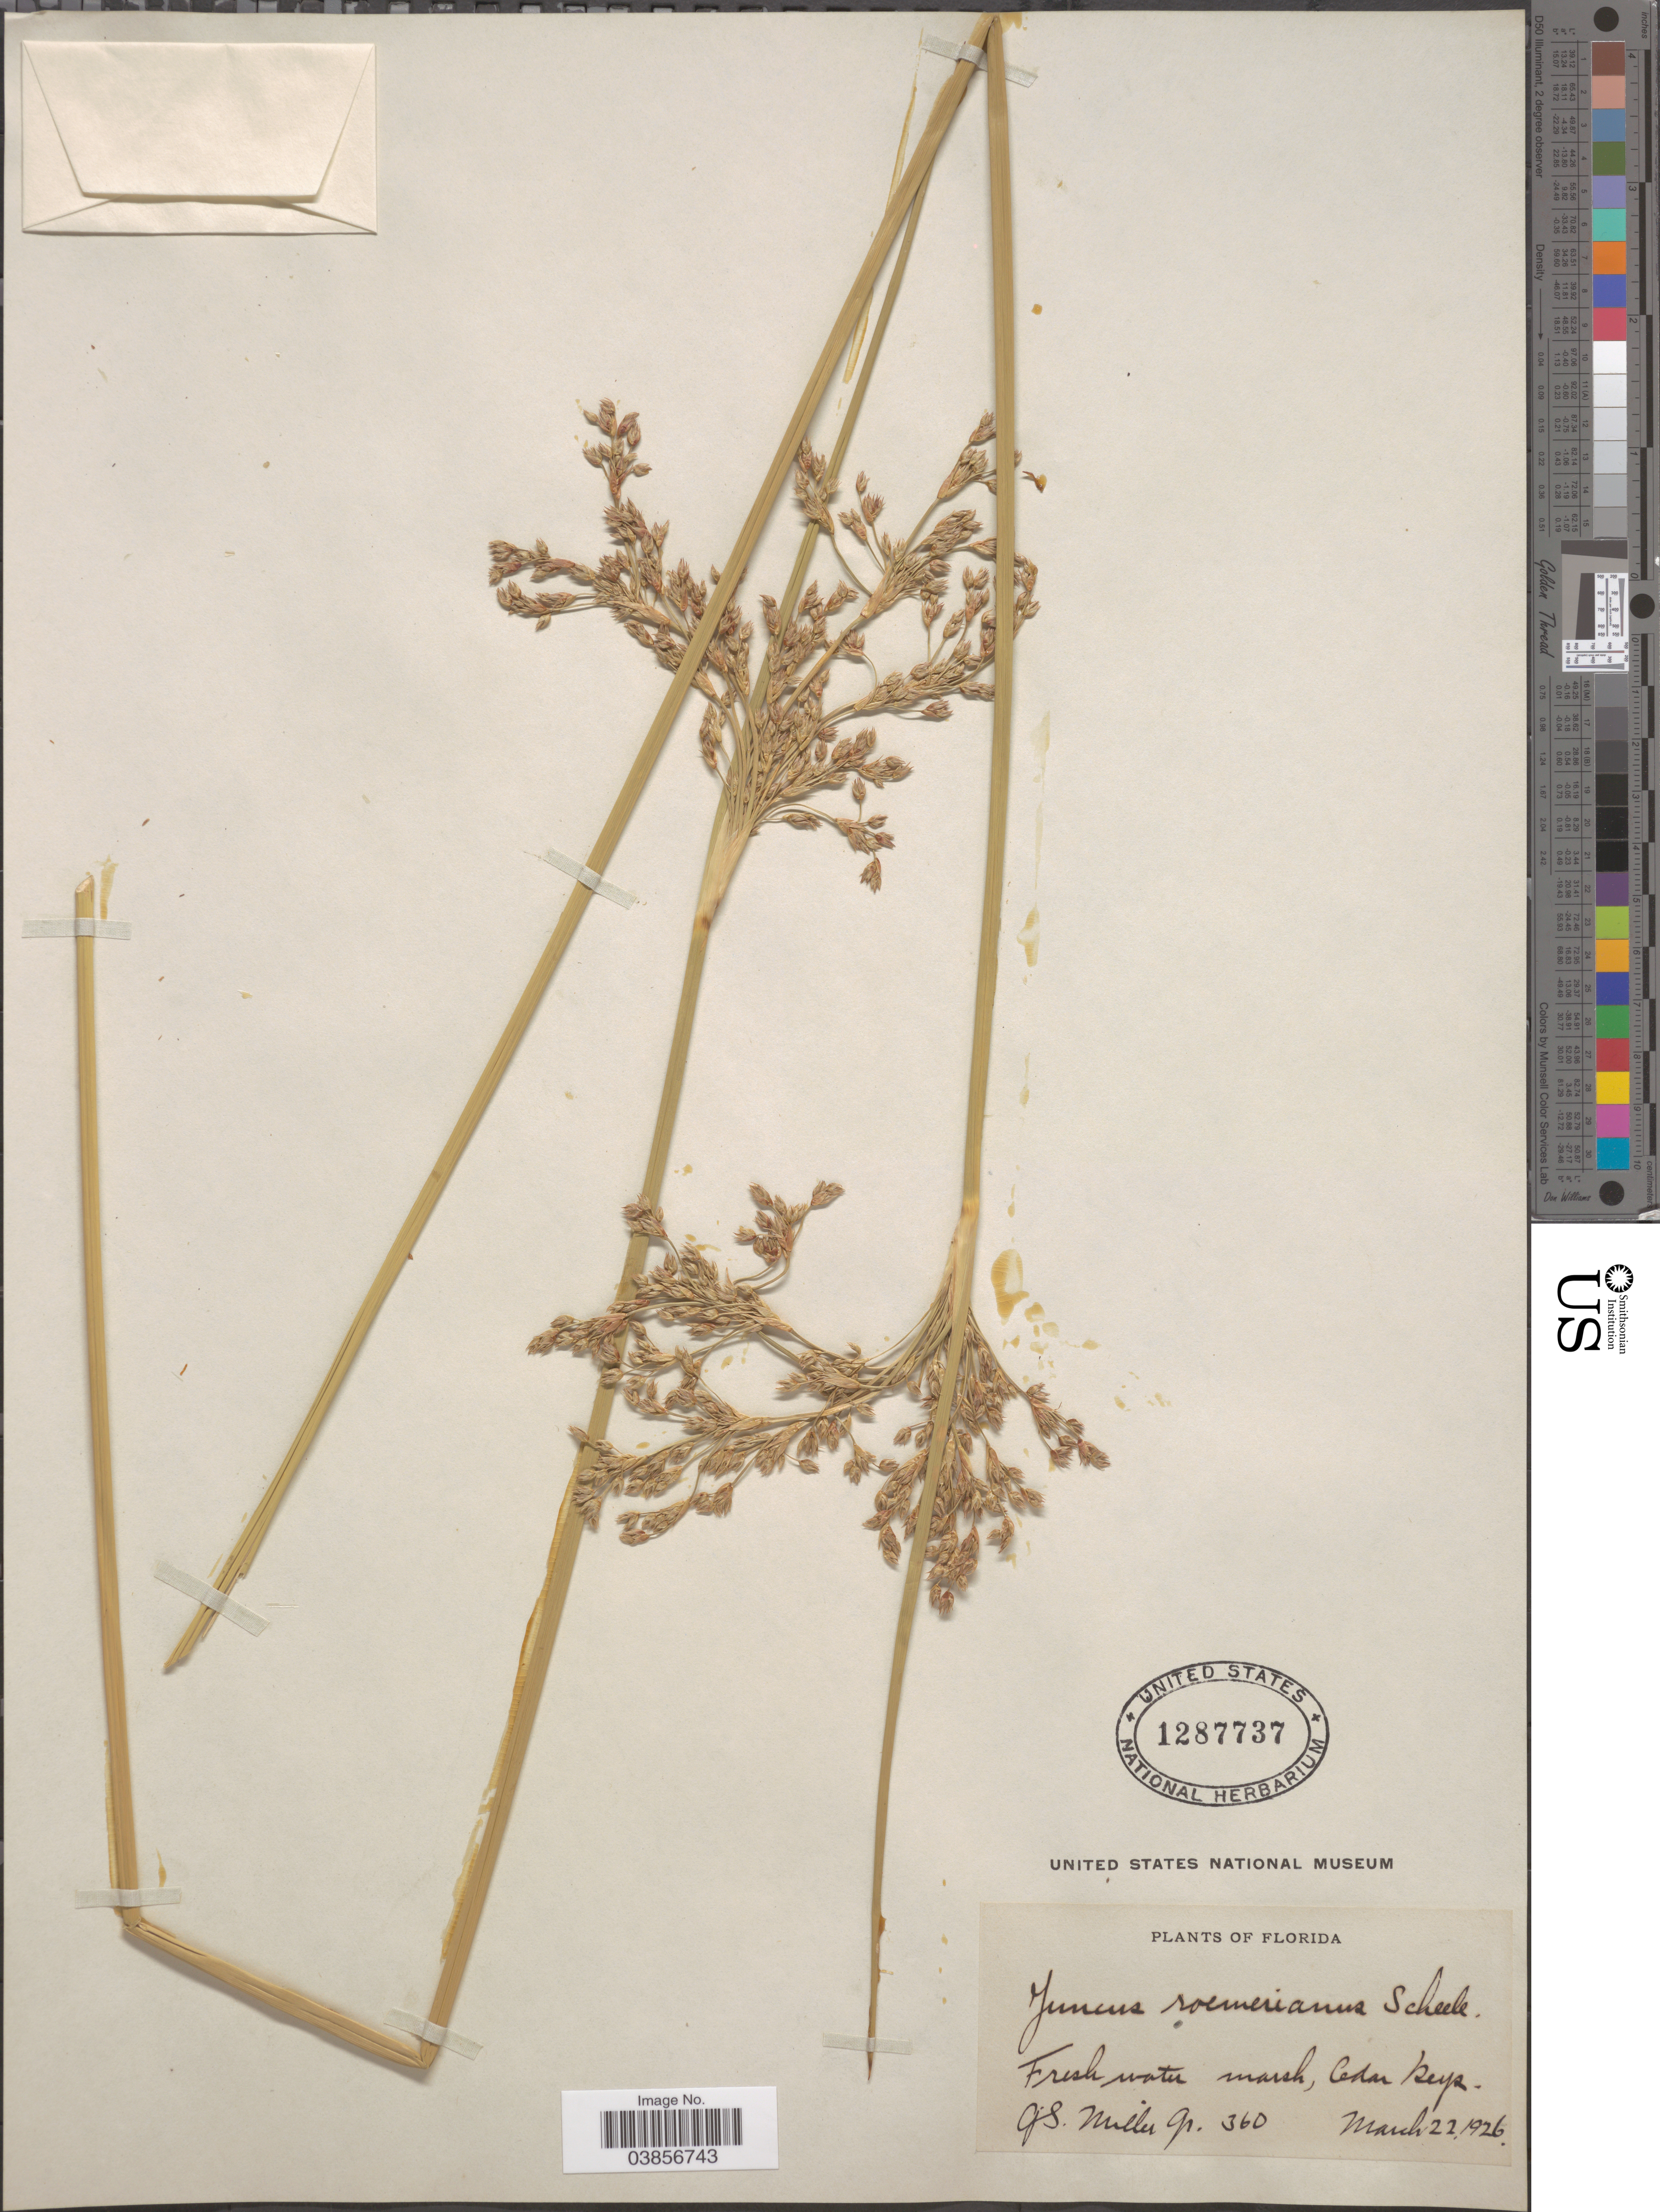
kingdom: Plantae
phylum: Tracheophyta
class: Liliopsida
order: Poales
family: Juncaceae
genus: Juncus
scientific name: Juncus roemerianus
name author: Scheele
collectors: G. S. Miller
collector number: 360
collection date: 1926-03-22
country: United States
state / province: Florida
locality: Fresh water marsh, Cedar Keys.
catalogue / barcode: US 1287737